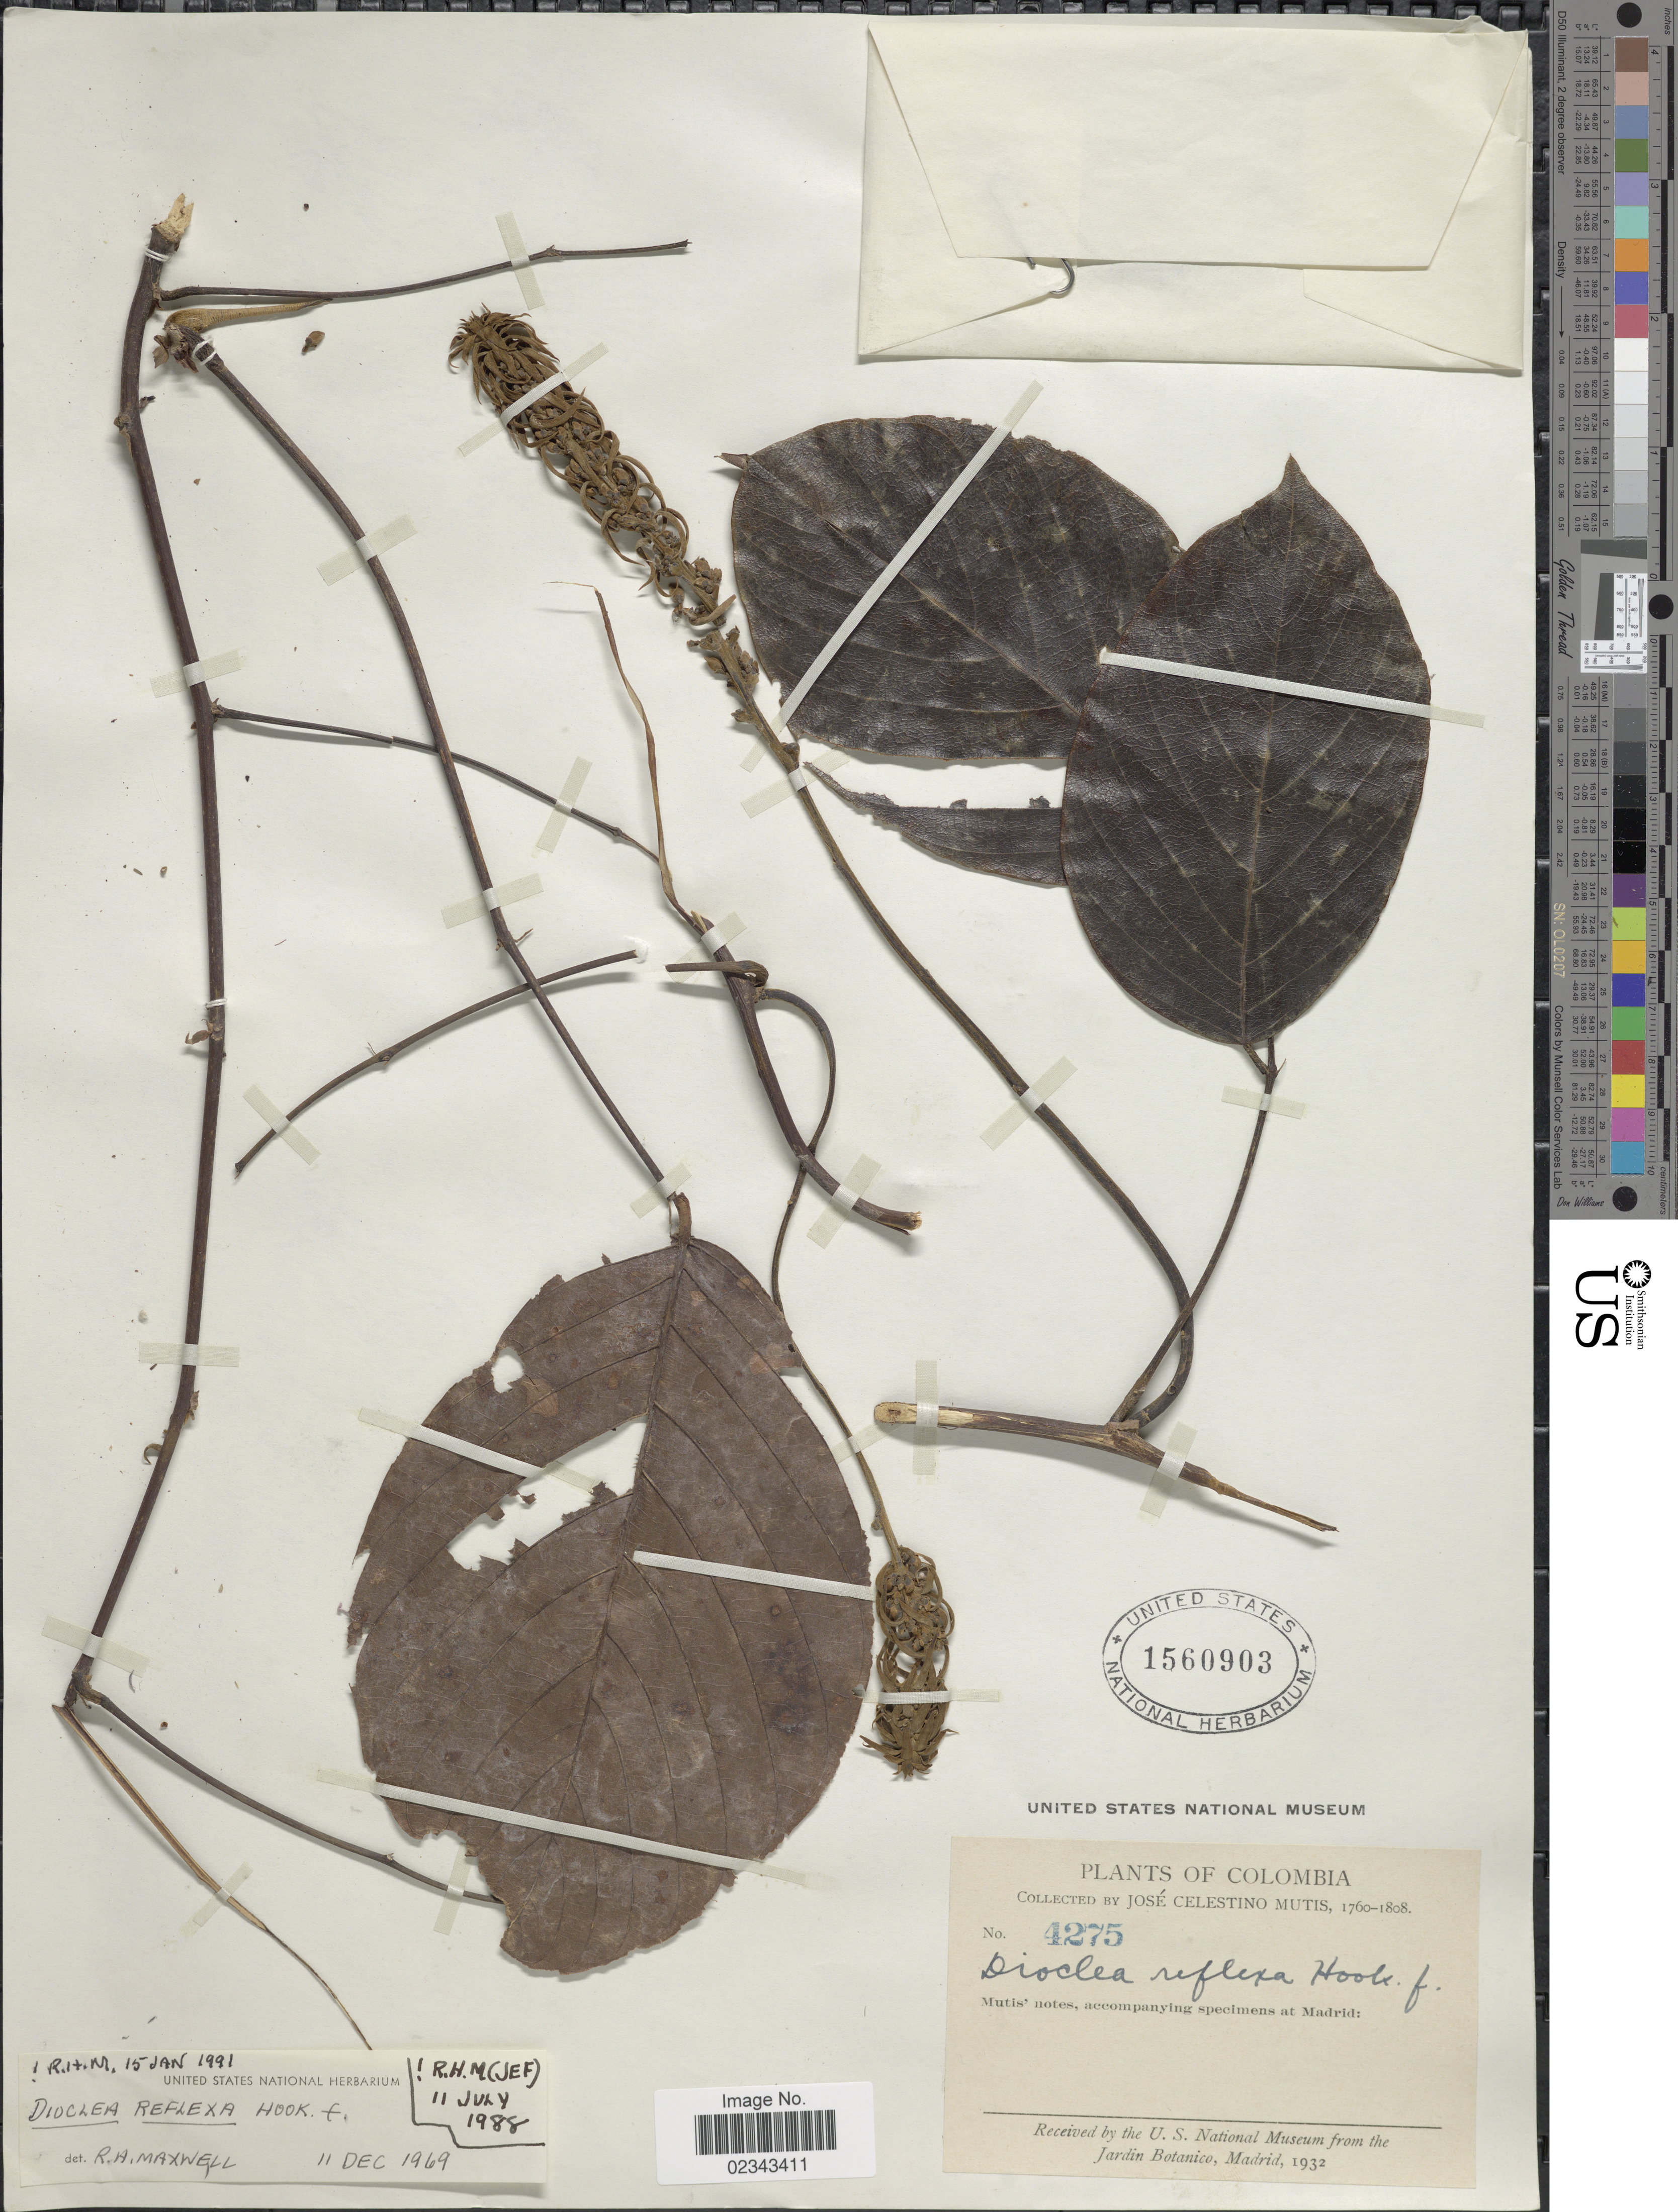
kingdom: Plantae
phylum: Tracheophyta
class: Magnoliopsida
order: Fabales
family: Fabaceae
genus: Macropsychanthus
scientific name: Macropsychanthus comosus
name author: (G. Mey.) L.P. Queiroz & Snak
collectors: J. C. B. Mutis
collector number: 4275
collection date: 1760/1808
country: Colombia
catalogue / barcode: US 1560903